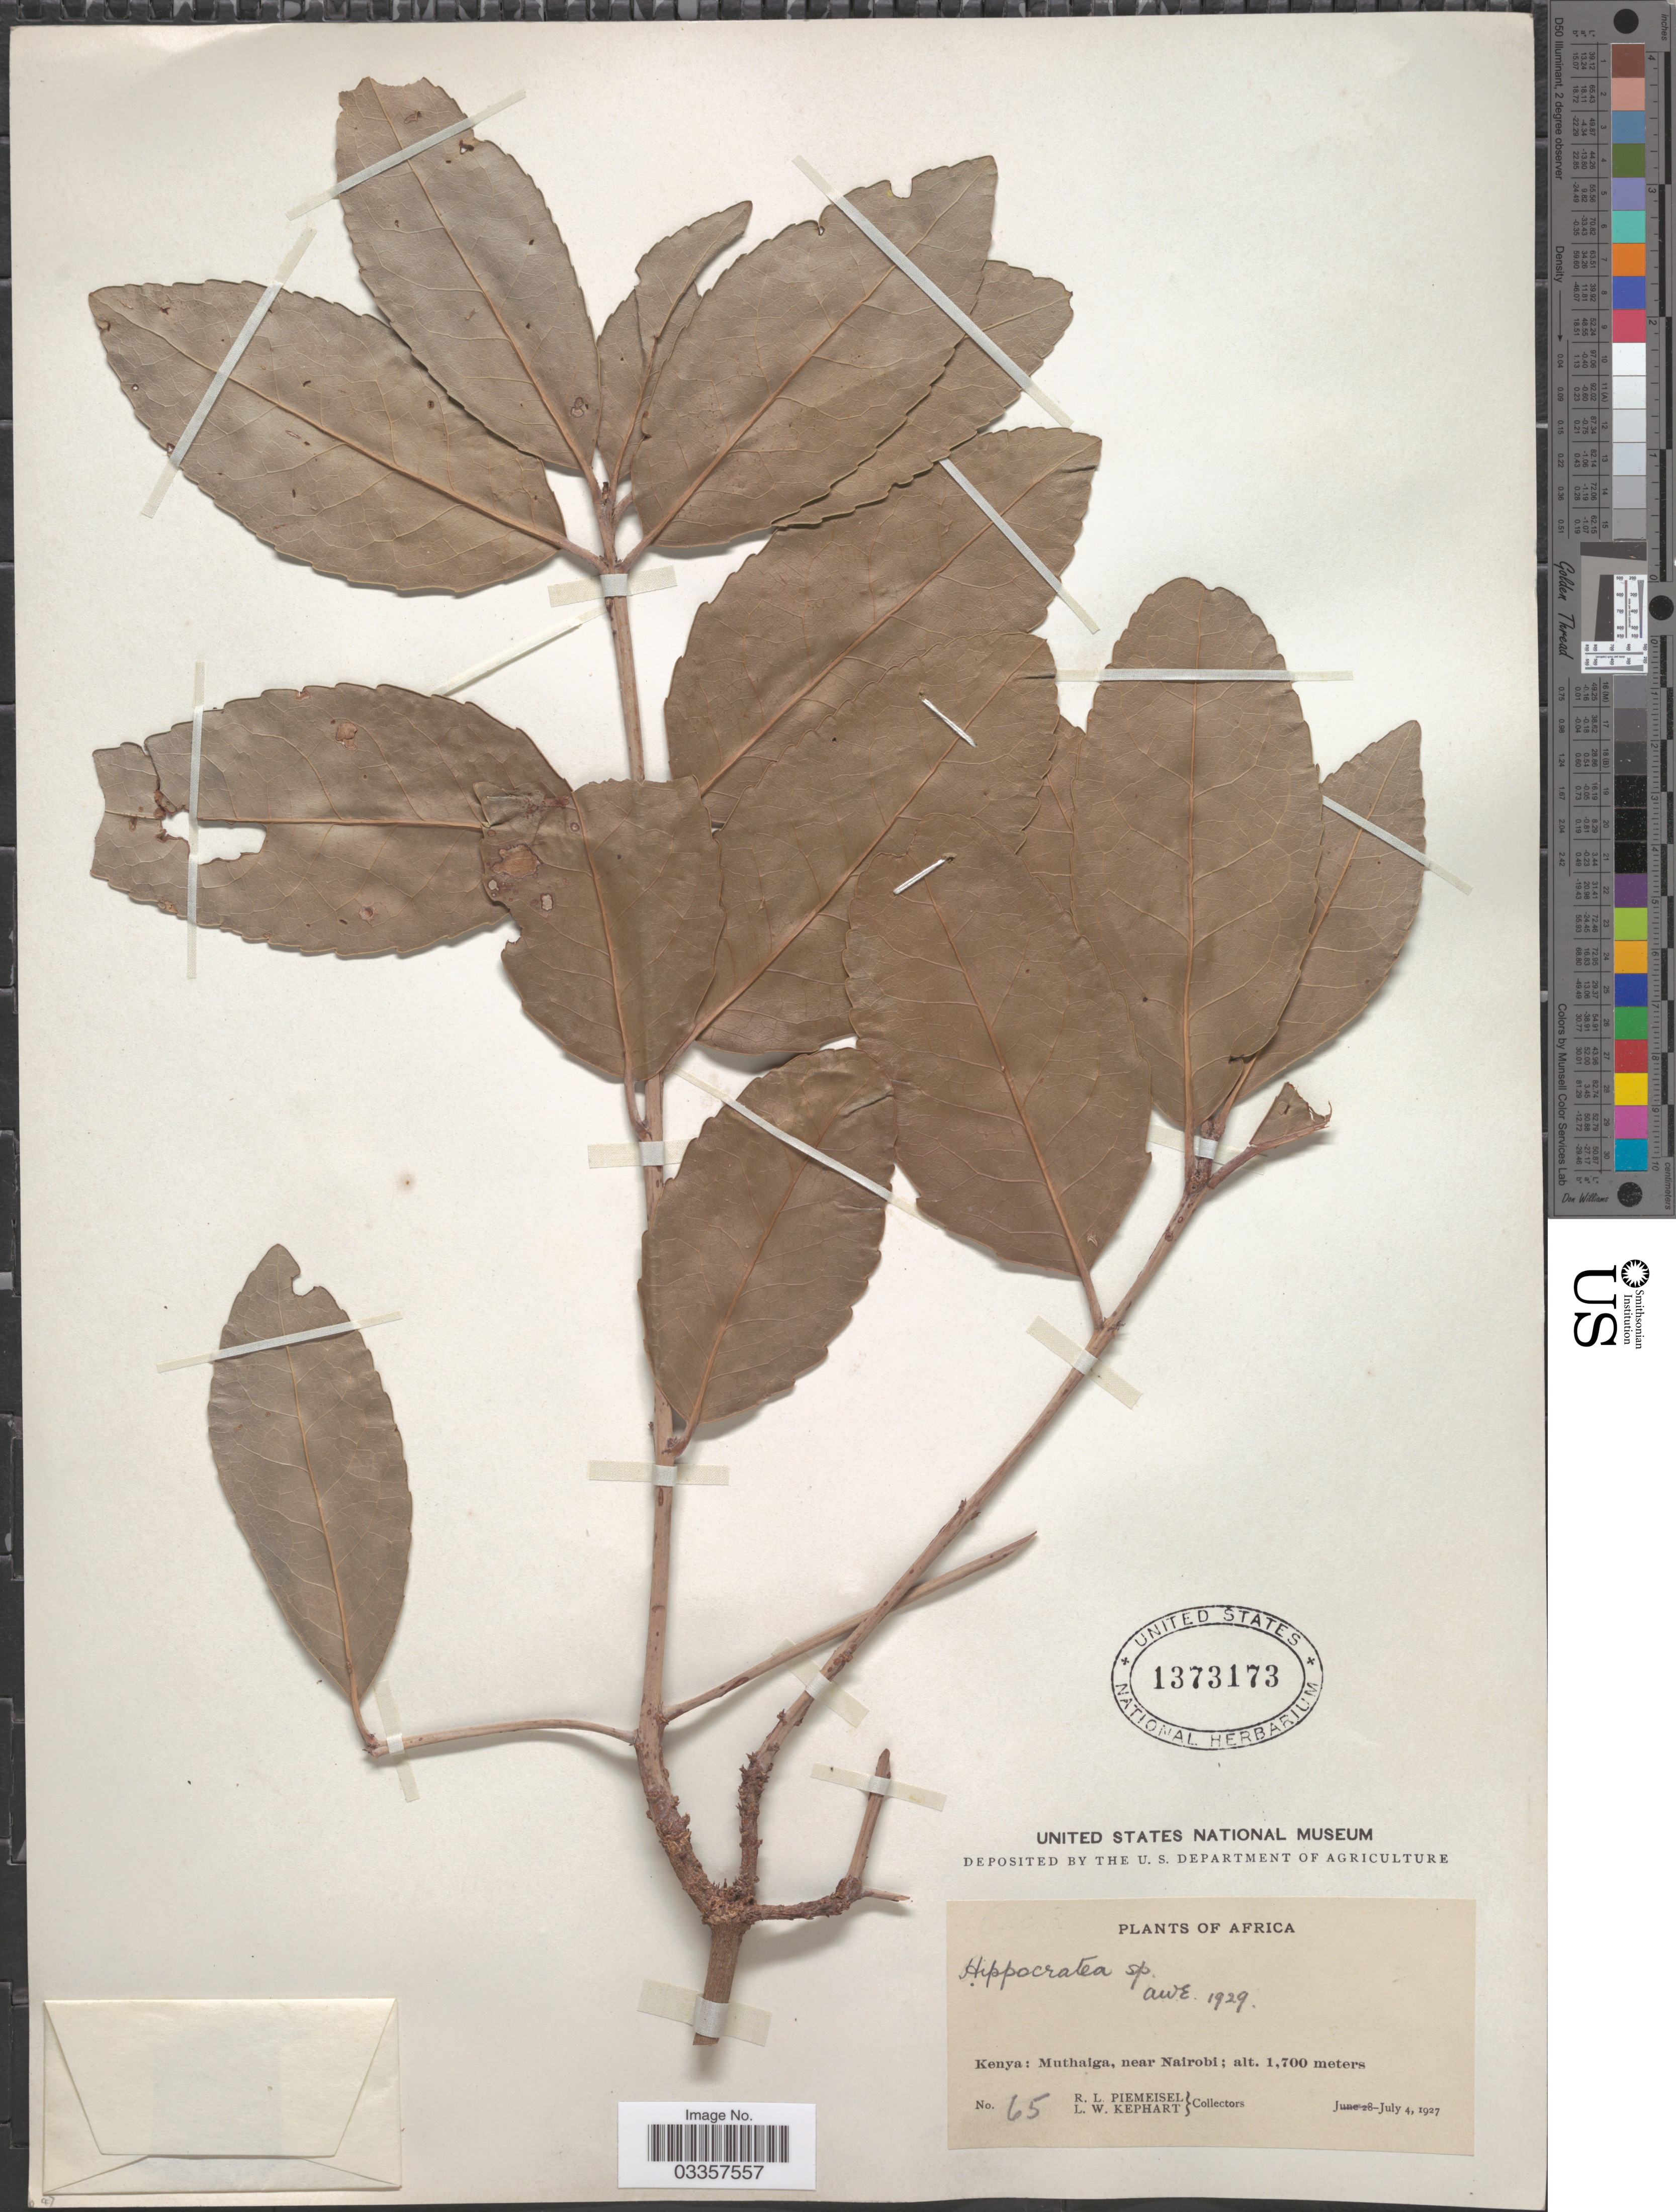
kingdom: Plantae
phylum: Tracheophyta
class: Magnoliopsida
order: Celastrales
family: Celastraceae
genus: Hippocratea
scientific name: Hippocratea sp.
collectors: R. L. Piemeisel & L. W. Kephart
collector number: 65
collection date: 1927-07-04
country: Kenya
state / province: Nairobi Area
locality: Muthaiga, near Nairobi.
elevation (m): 1700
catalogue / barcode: US 1373173